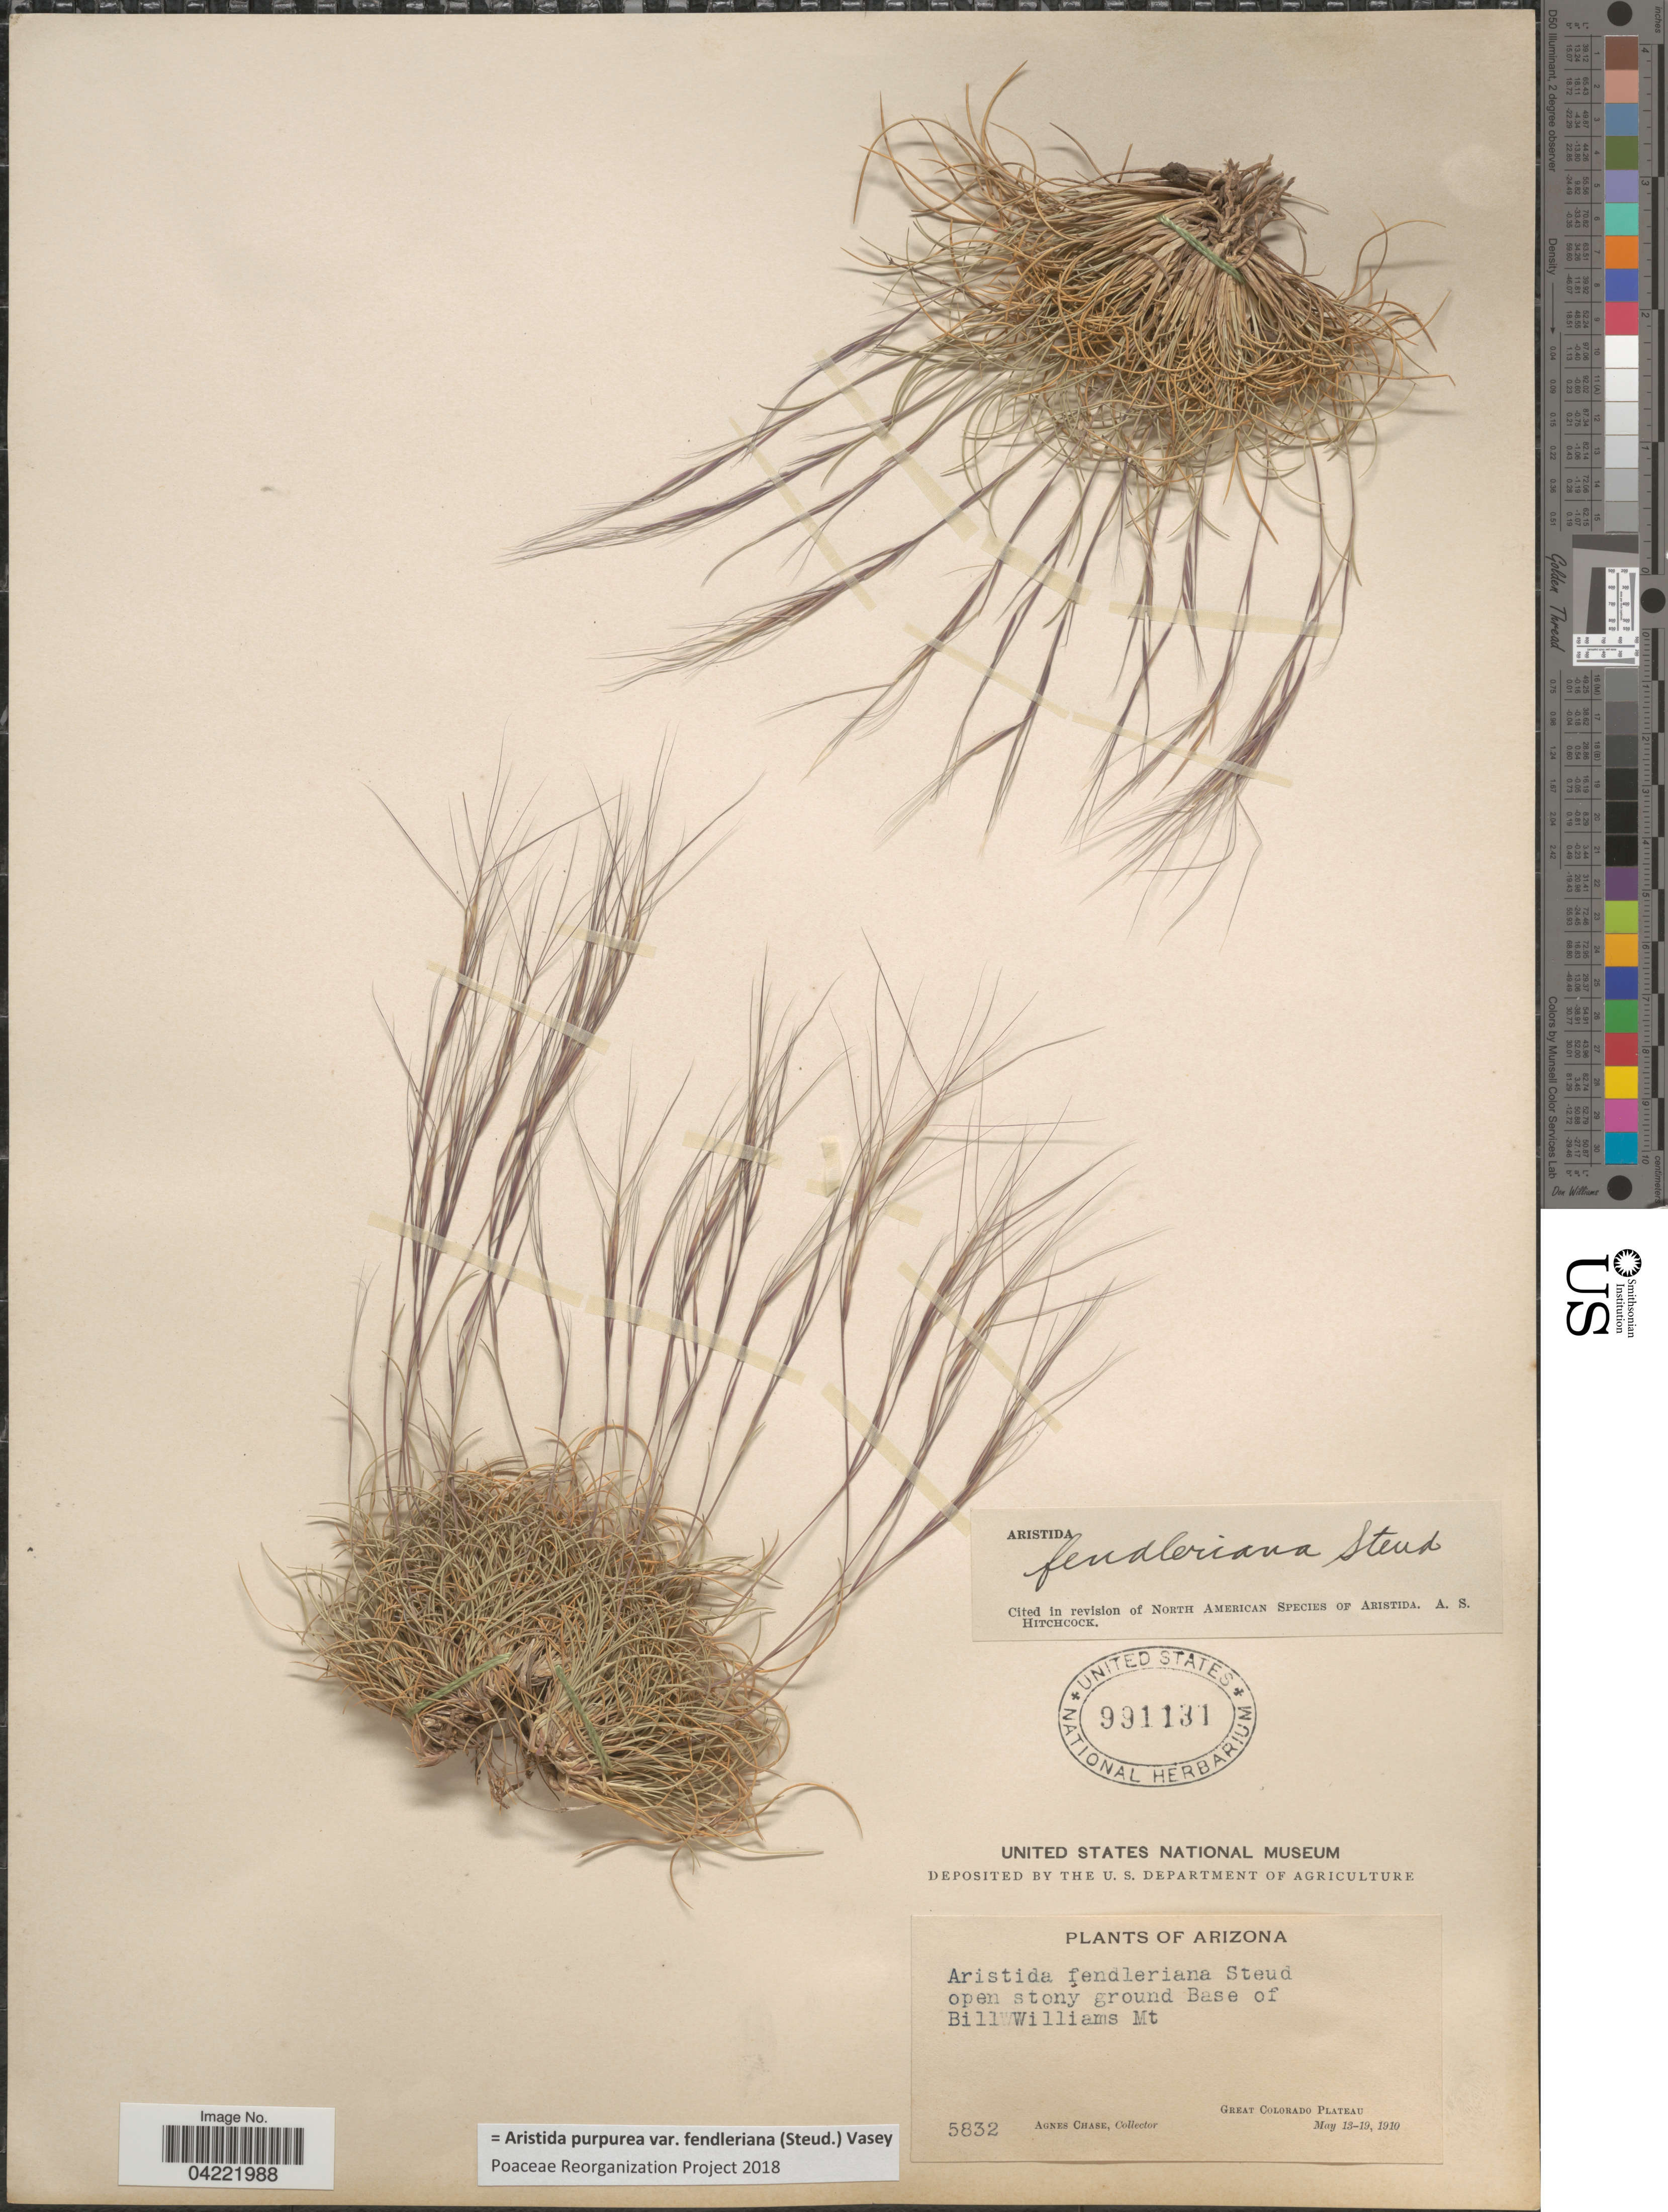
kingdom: Plantae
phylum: Tracheophyta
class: Liliopsida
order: Poales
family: Poaceae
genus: Aristida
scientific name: Aristida purpurea var. fendleriana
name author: (Steud.) Vasey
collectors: A. Chase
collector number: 5832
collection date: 1910-05-13/1910-05-19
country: United States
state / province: Arizona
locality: Open stony ground Base of Bill Williams Mt. Great Colorado Plateau.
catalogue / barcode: US 991131